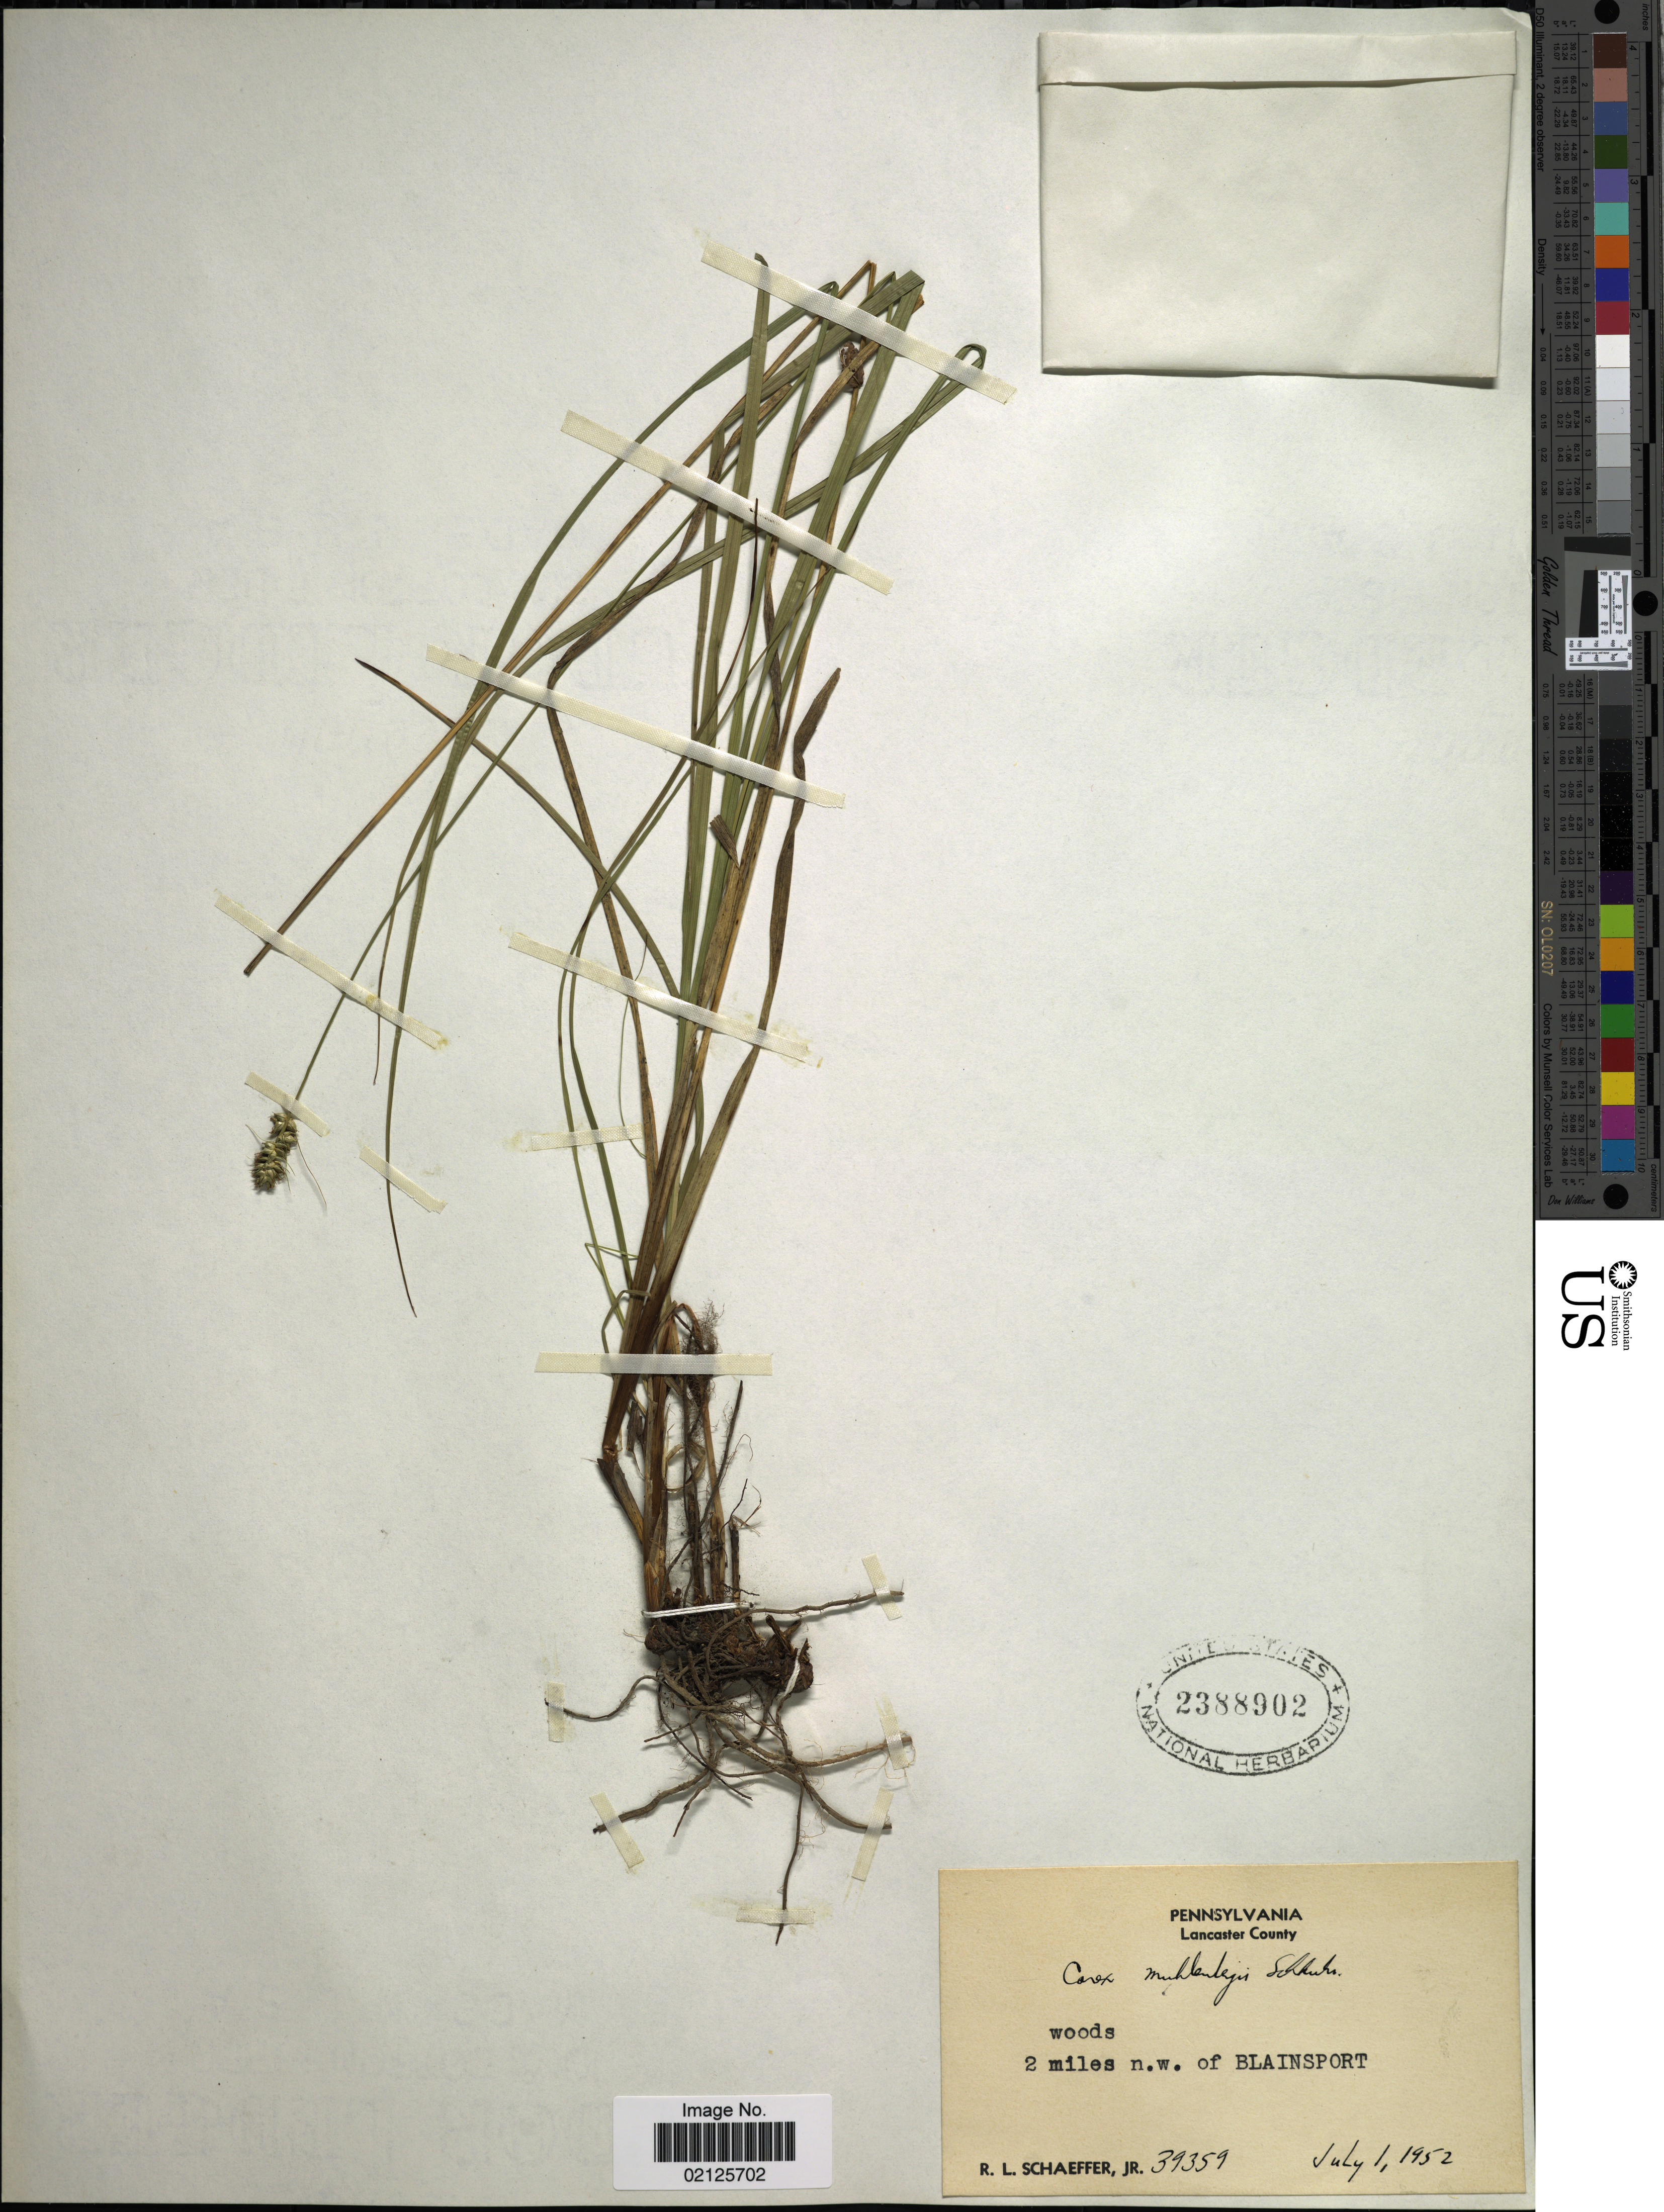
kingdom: Plantae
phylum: Tracheophyta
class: Liliopsida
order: Poales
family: Cyperaceae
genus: Carex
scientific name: Carex muehlenbergii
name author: Willd.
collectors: R. L. Schaeffer Jr.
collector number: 39359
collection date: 1952-07-01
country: United States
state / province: Pennsylvania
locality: Lancaster County, 2 miles n.w. of Blainsport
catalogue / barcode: US 2388902